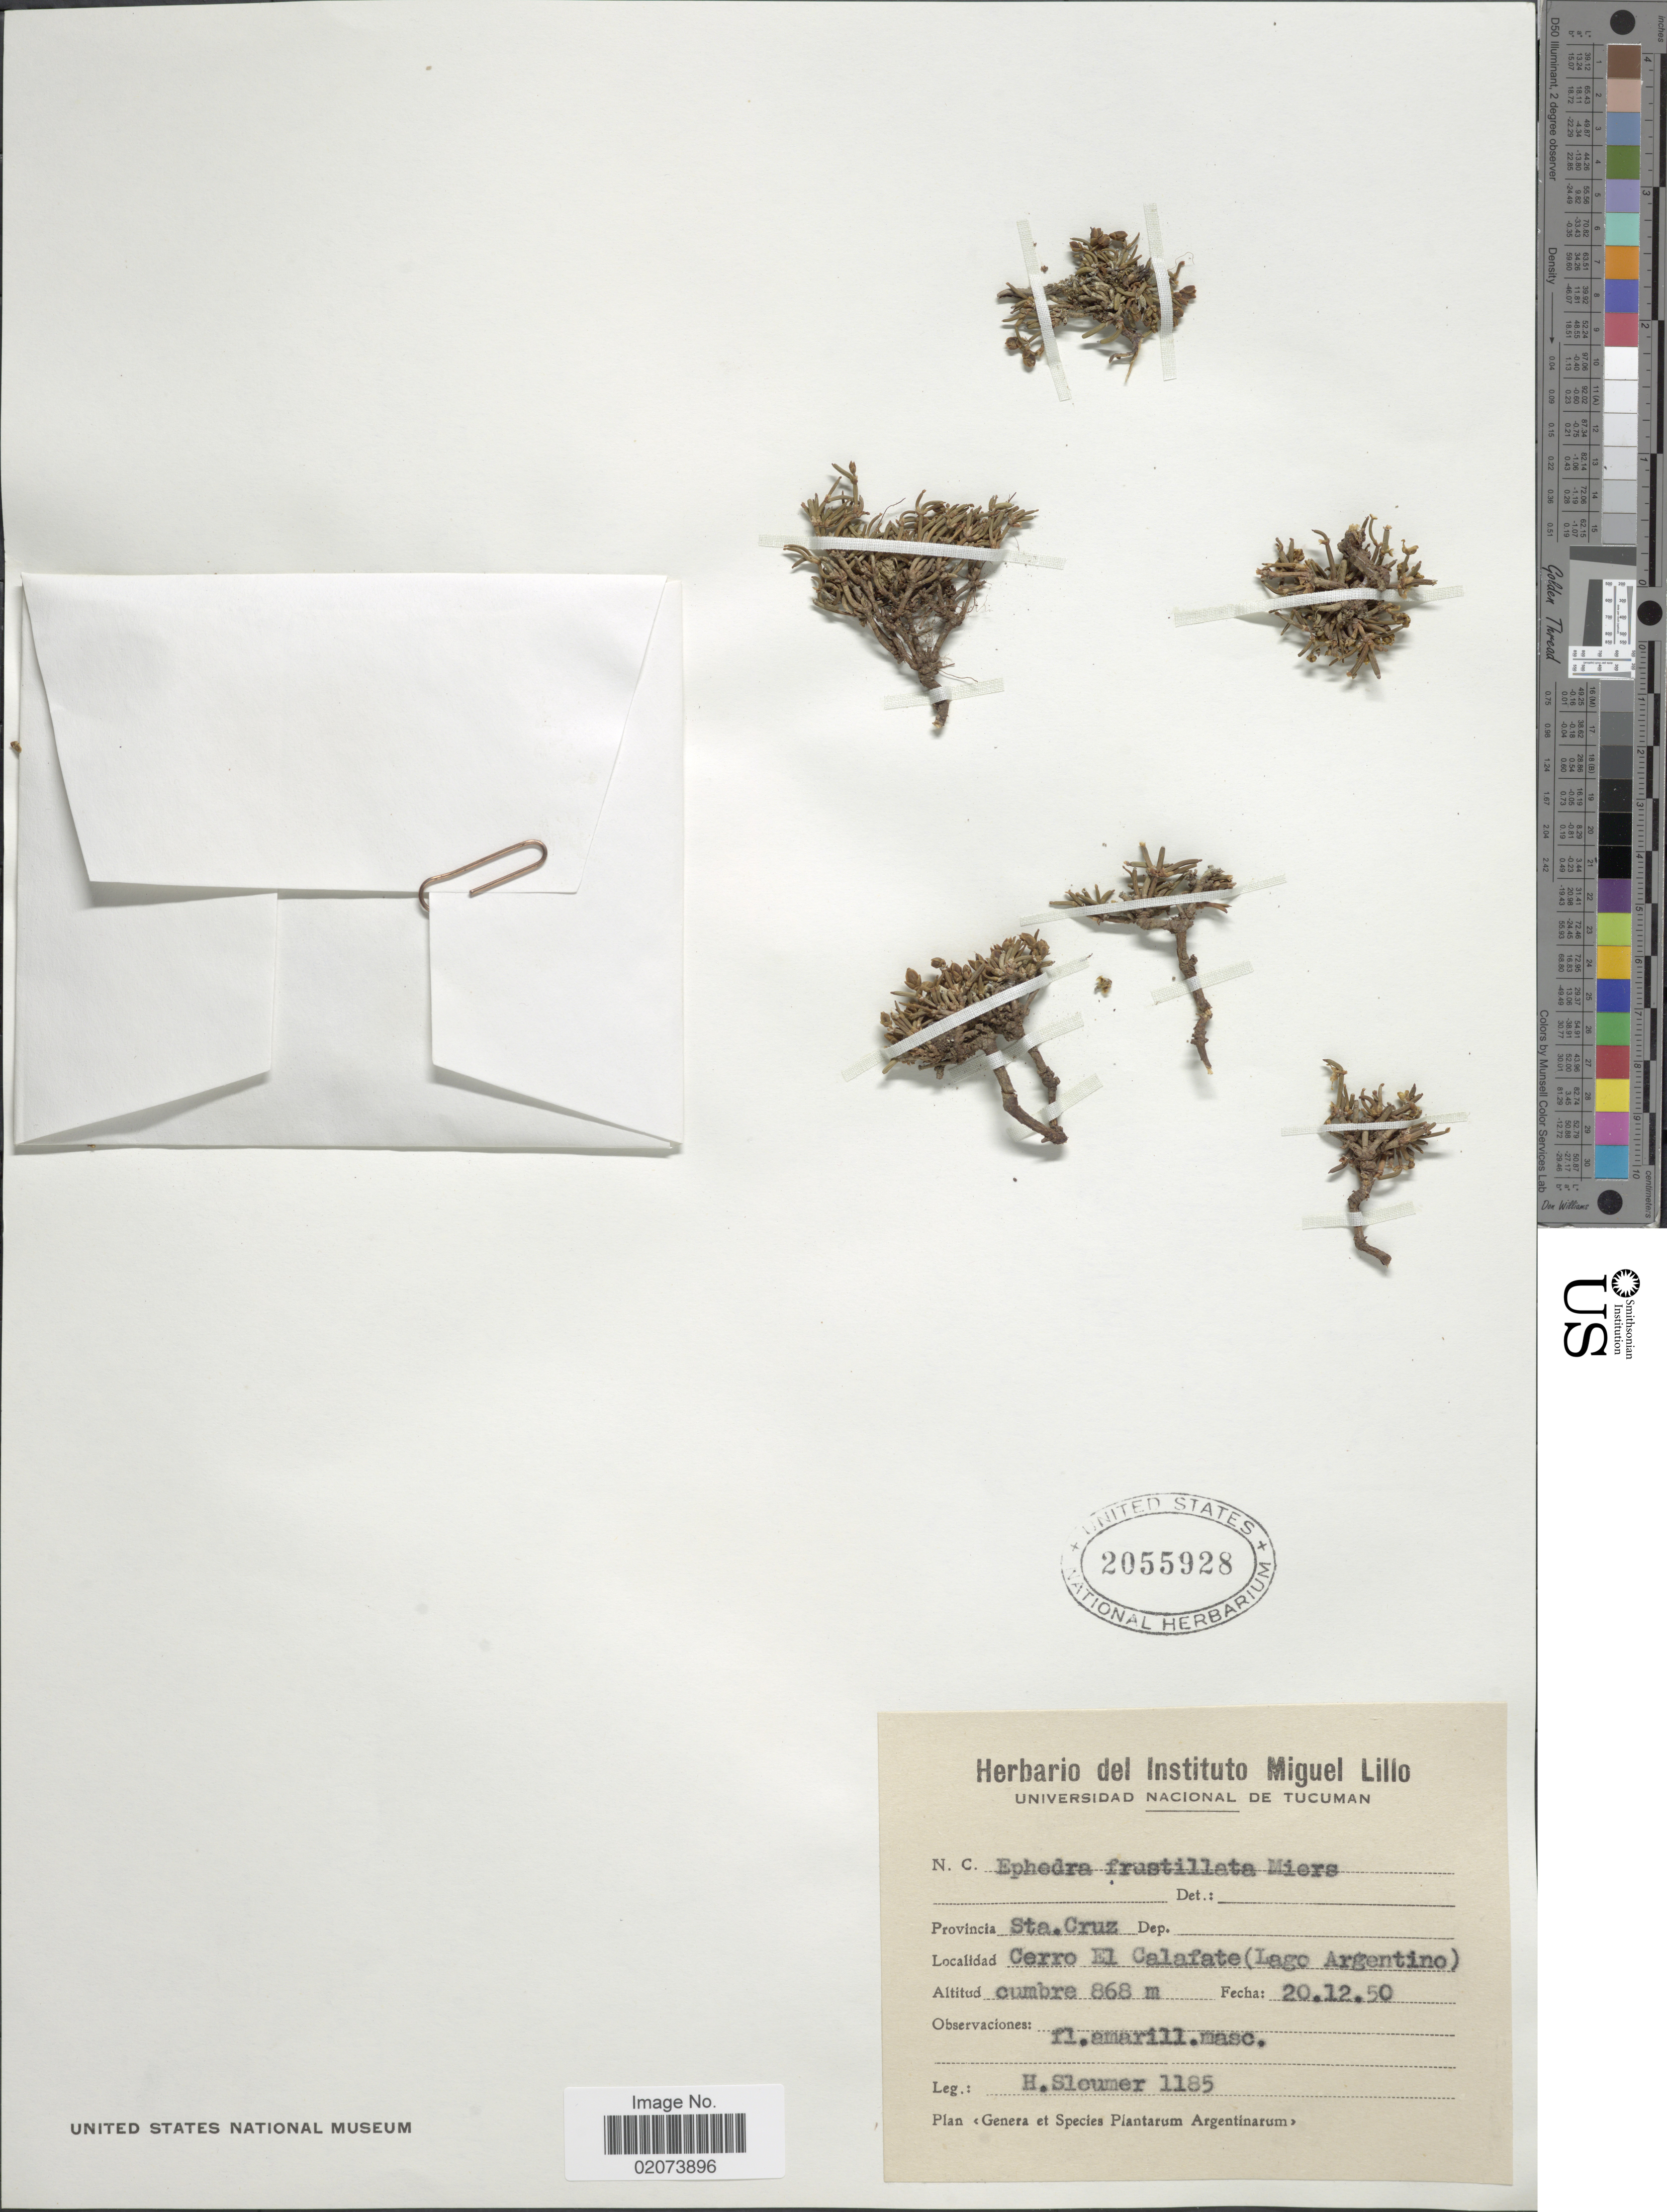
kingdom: Plantae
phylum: Tracheophyta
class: Gnetopsida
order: Ephedrales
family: Ephedraceae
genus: Ephedra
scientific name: Ephedra frustillata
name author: Miers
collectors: H. O. Sleumer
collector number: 1185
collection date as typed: Transcribed d/m/y: 20/12/50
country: Argentina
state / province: Santa Cruz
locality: Provincia Santa Cruz, Cerro El Calafate 9Lago Argentino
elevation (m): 868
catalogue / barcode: US 2055928